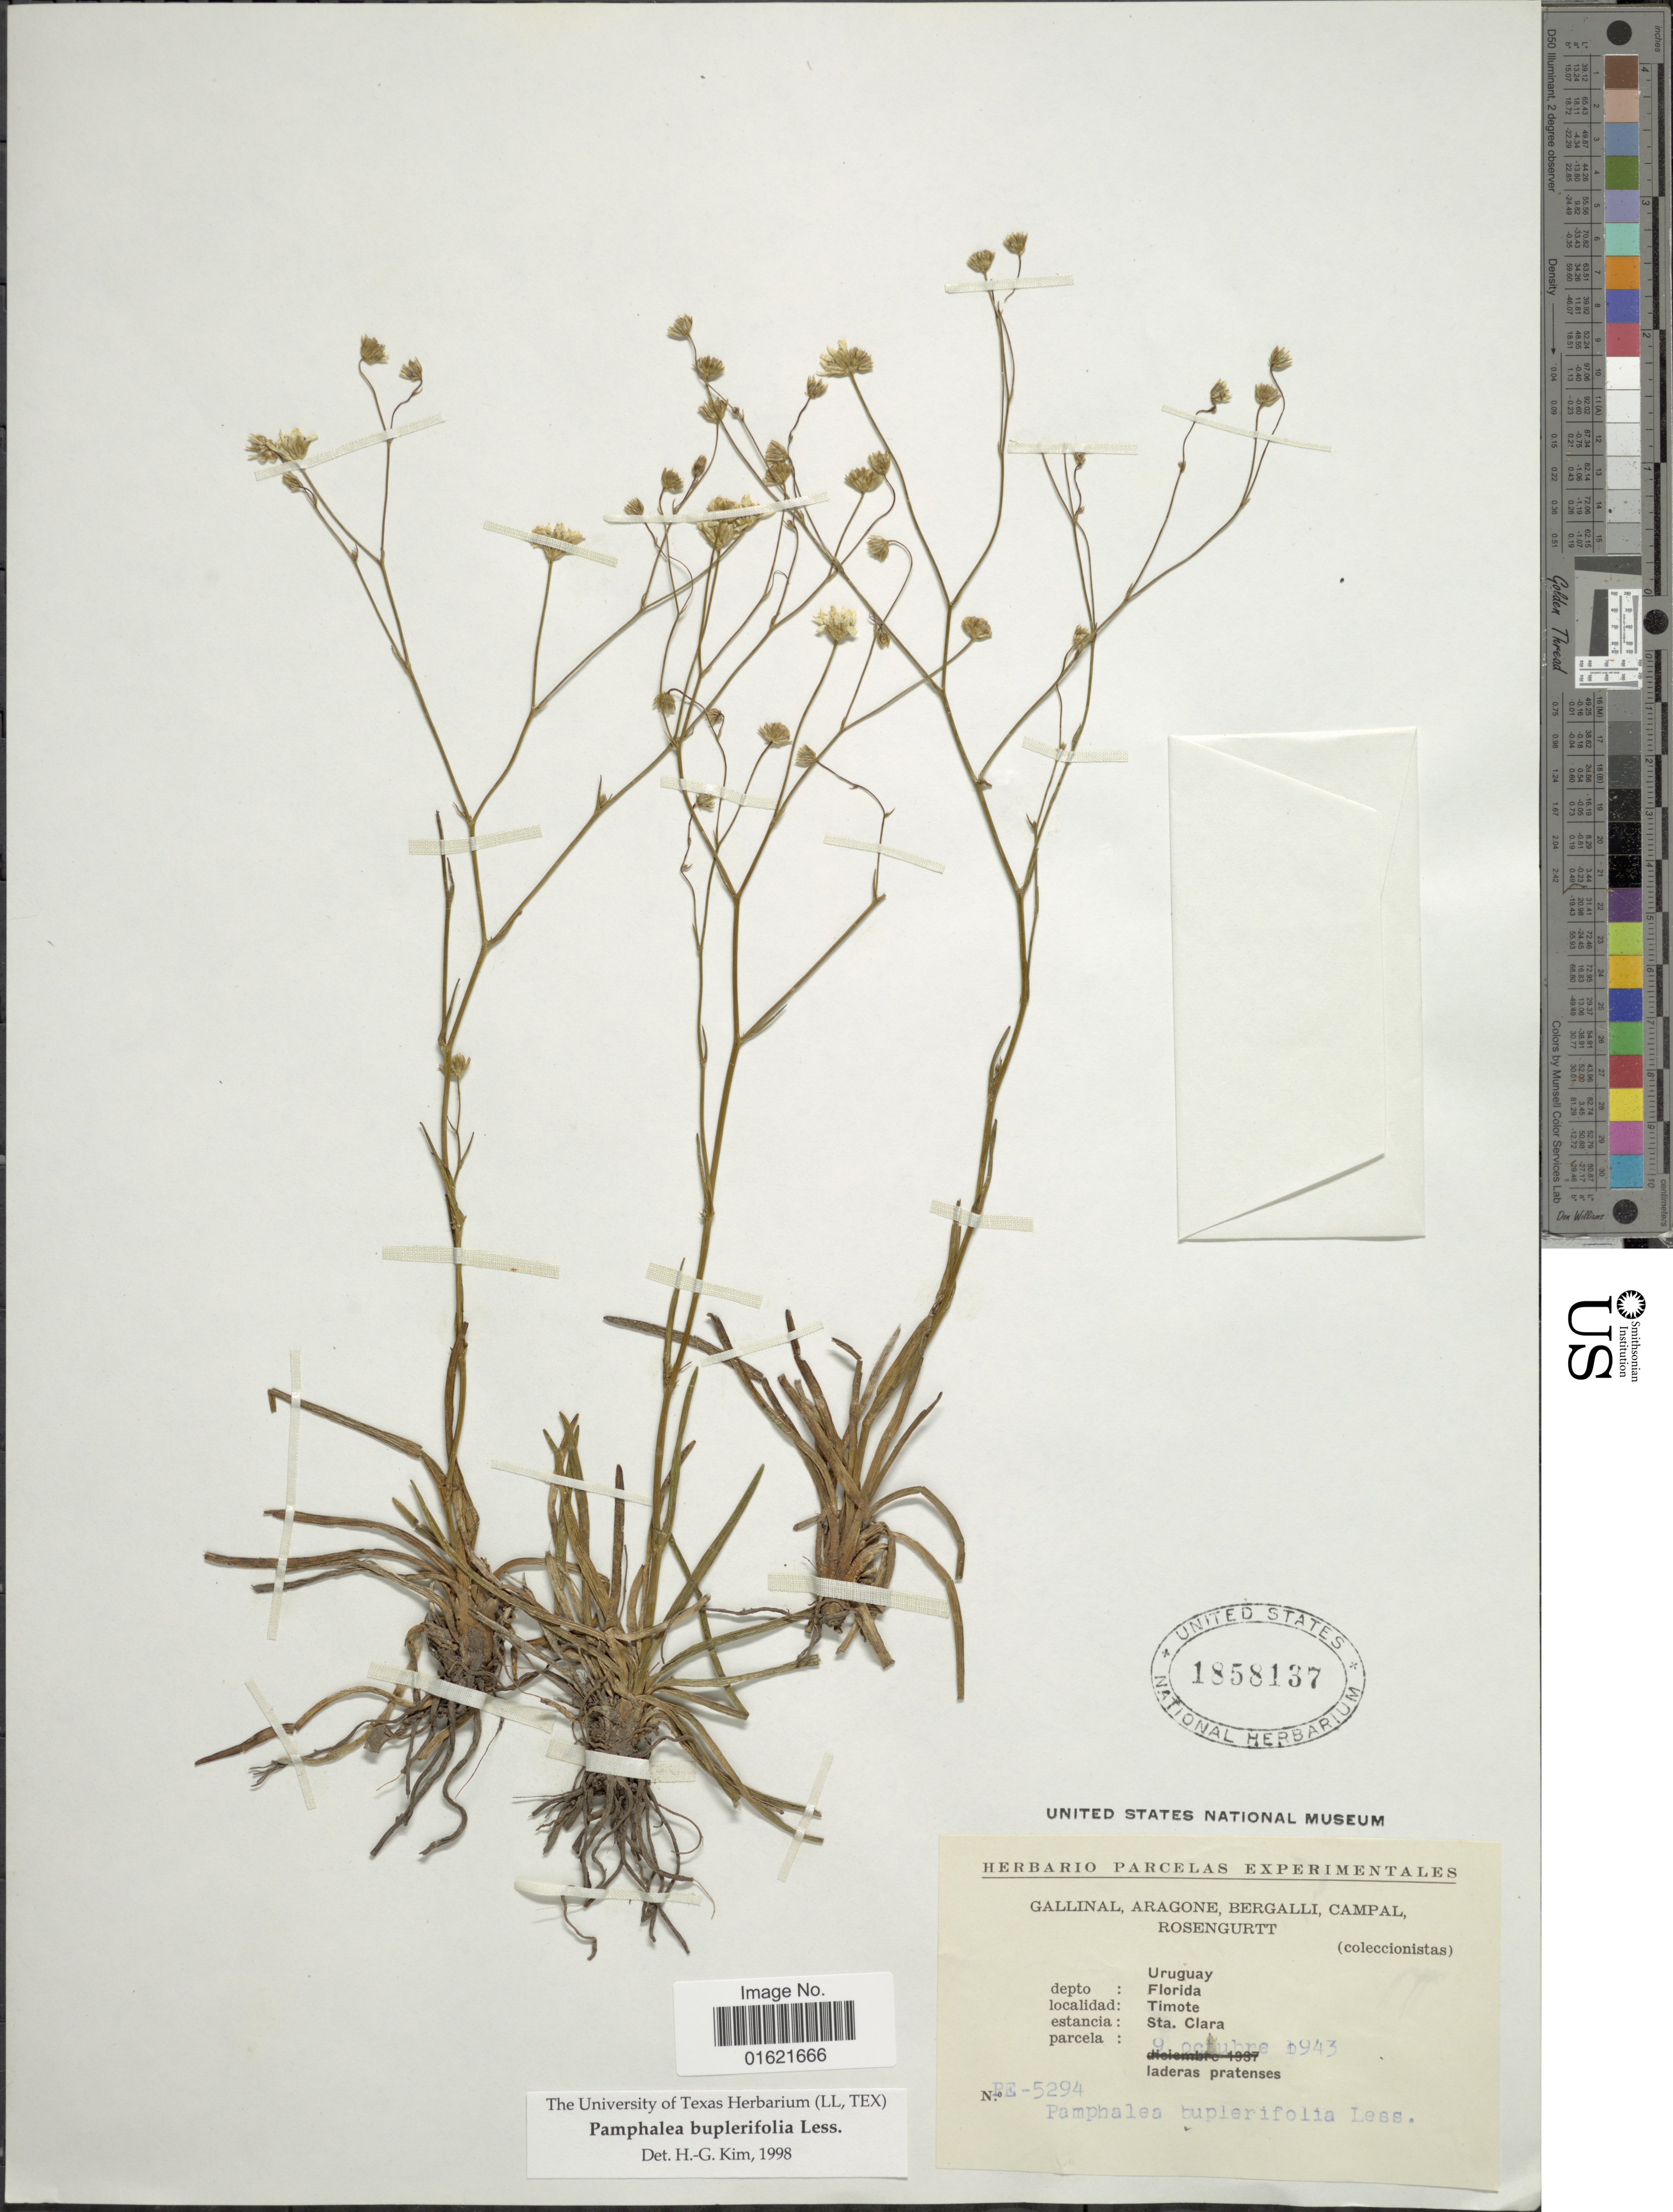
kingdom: Plantae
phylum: Tracheophyta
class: Magnoliopsida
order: Asterales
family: Asteraceae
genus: Panphalea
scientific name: Panphalea bupleurifolia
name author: Less.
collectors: -. Gallinal, -- Aragone, -- Bergalli, -- Campal & Rosengurtt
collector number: PE-5294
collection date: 1943-10-09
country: Uruguay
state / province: Florida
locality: Timote, Sta Clara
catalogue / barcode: US 1858137